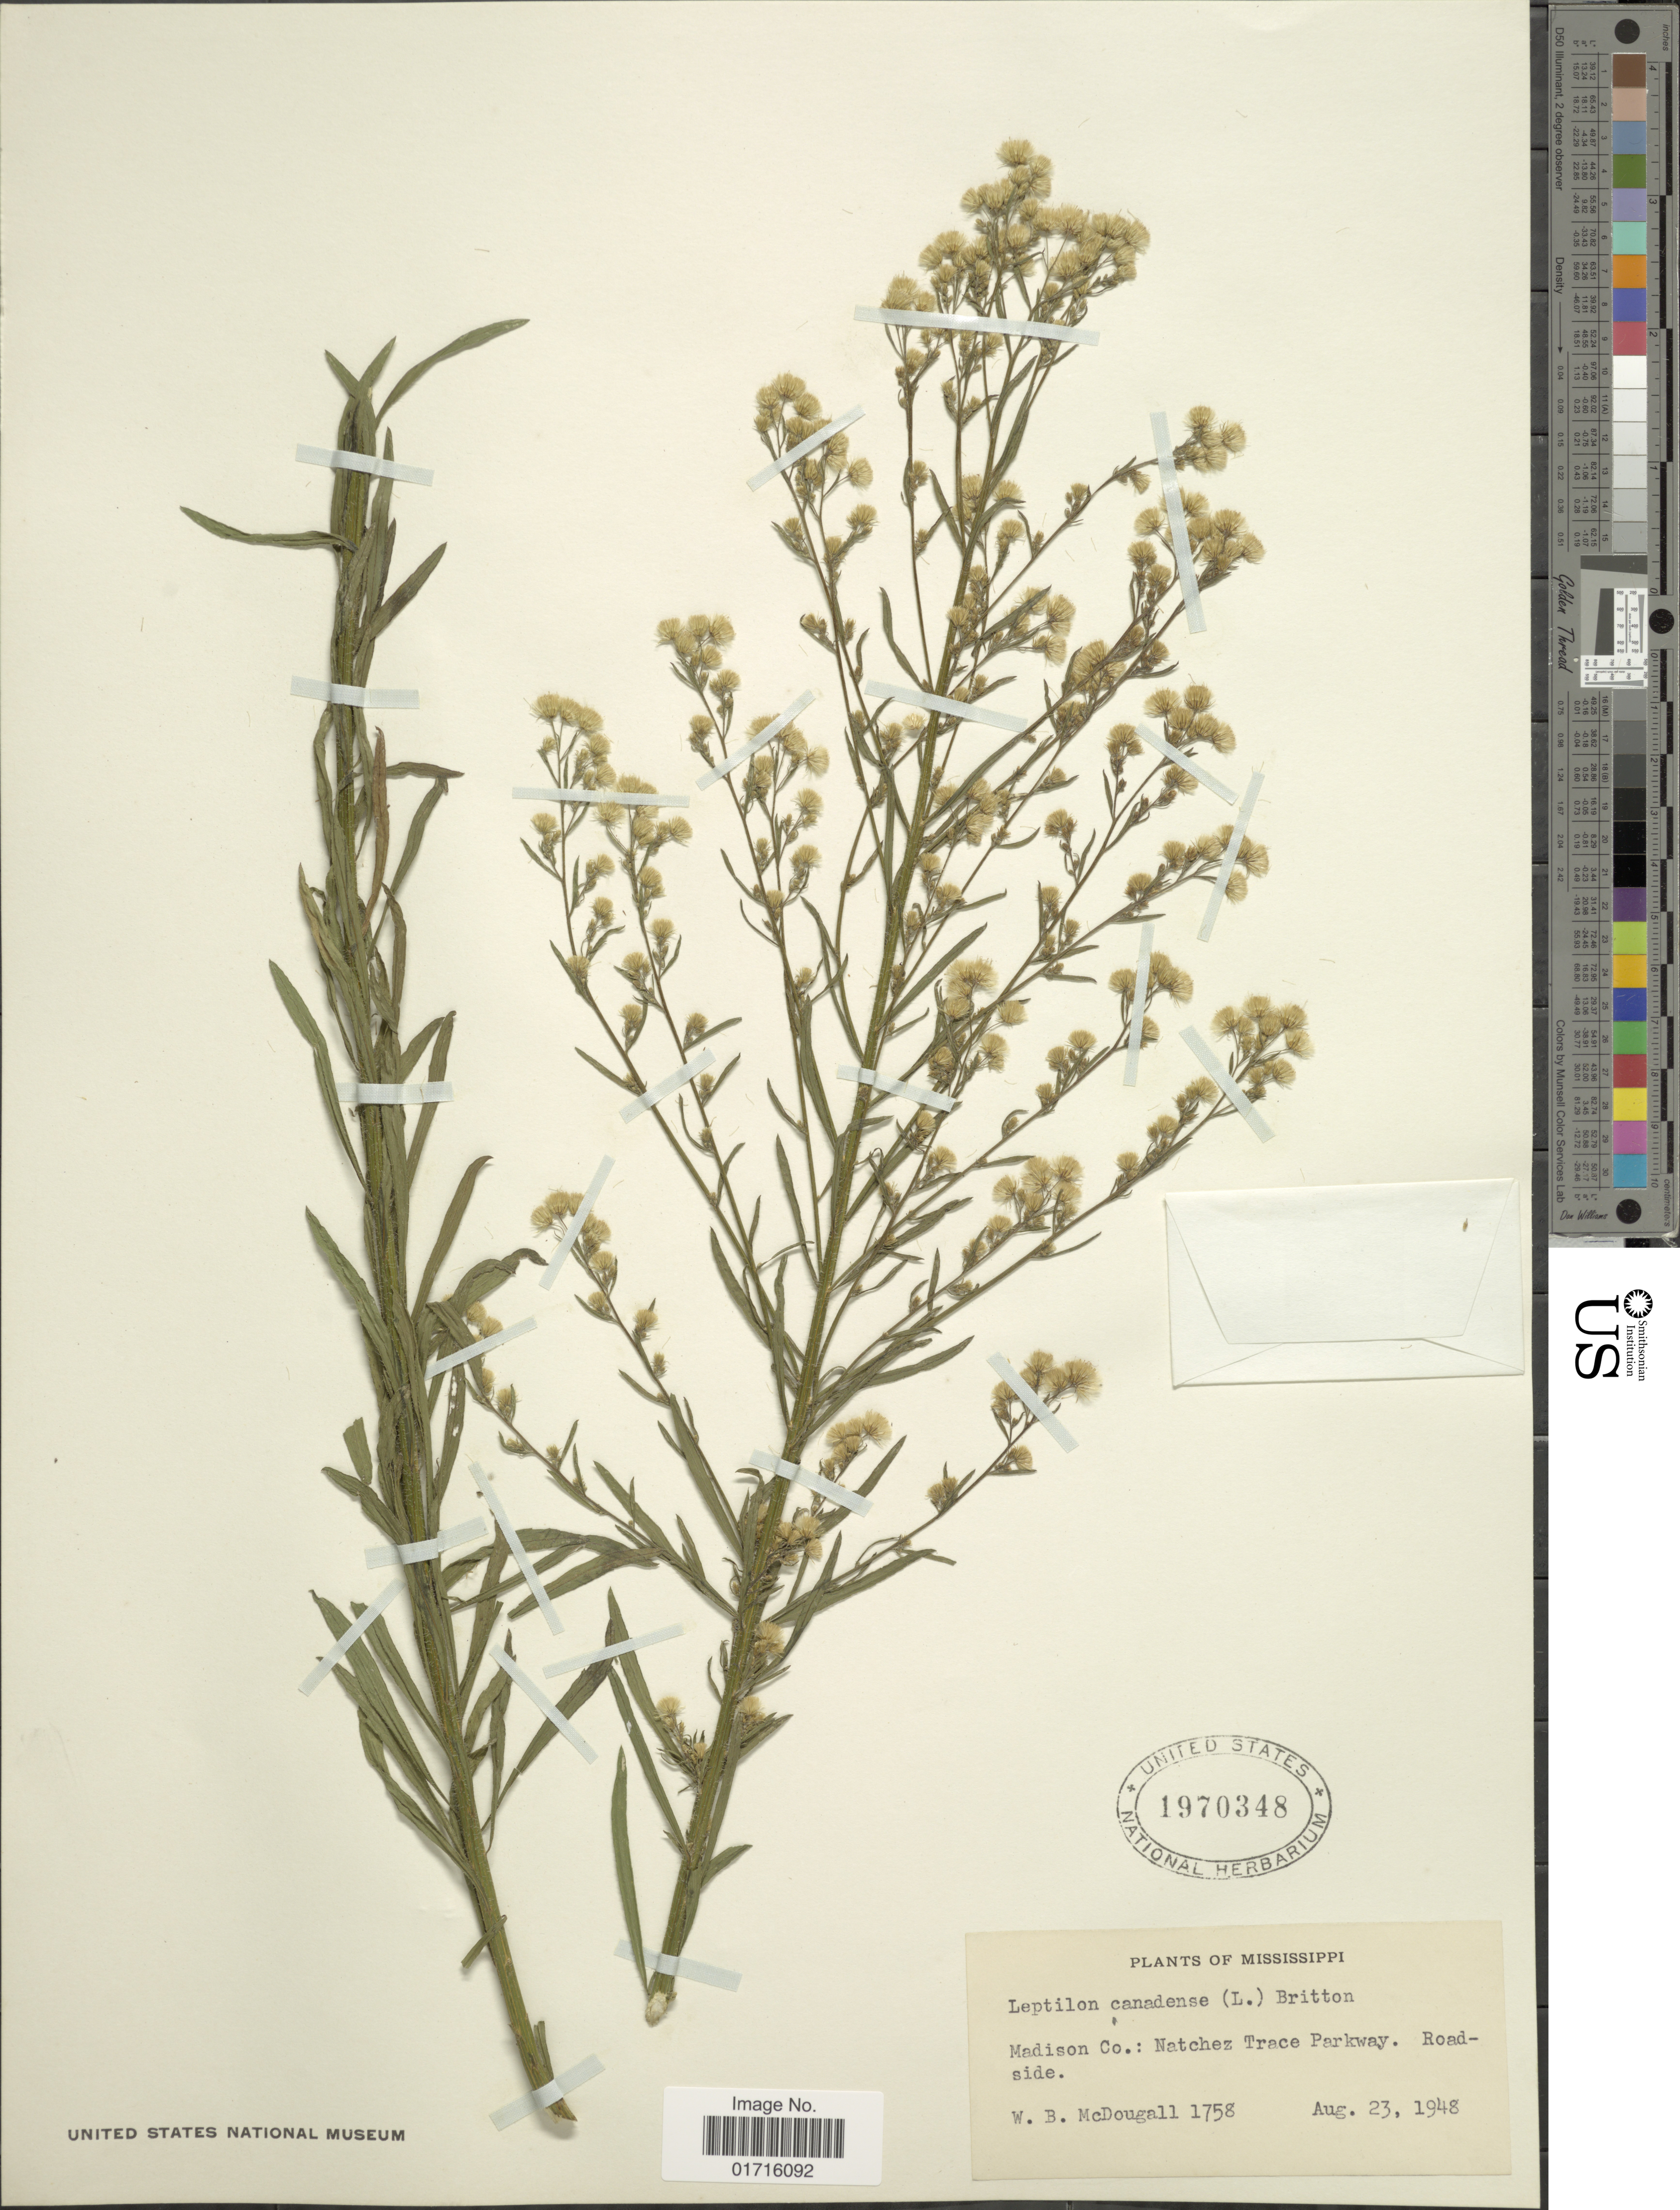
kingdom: Plantae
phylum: Tracheophyta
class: Magnoliopsida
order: Asterales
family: Asteraceae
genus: Conyza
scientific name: Conyza canadensis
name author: (L.) Cronq.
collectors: W. B. McDougall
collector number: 1758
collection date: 1948-08-23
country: United States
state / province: Mississippi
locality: Madison Co.: Natchez Trace Parkway. Roadside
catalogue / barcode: US 1970348